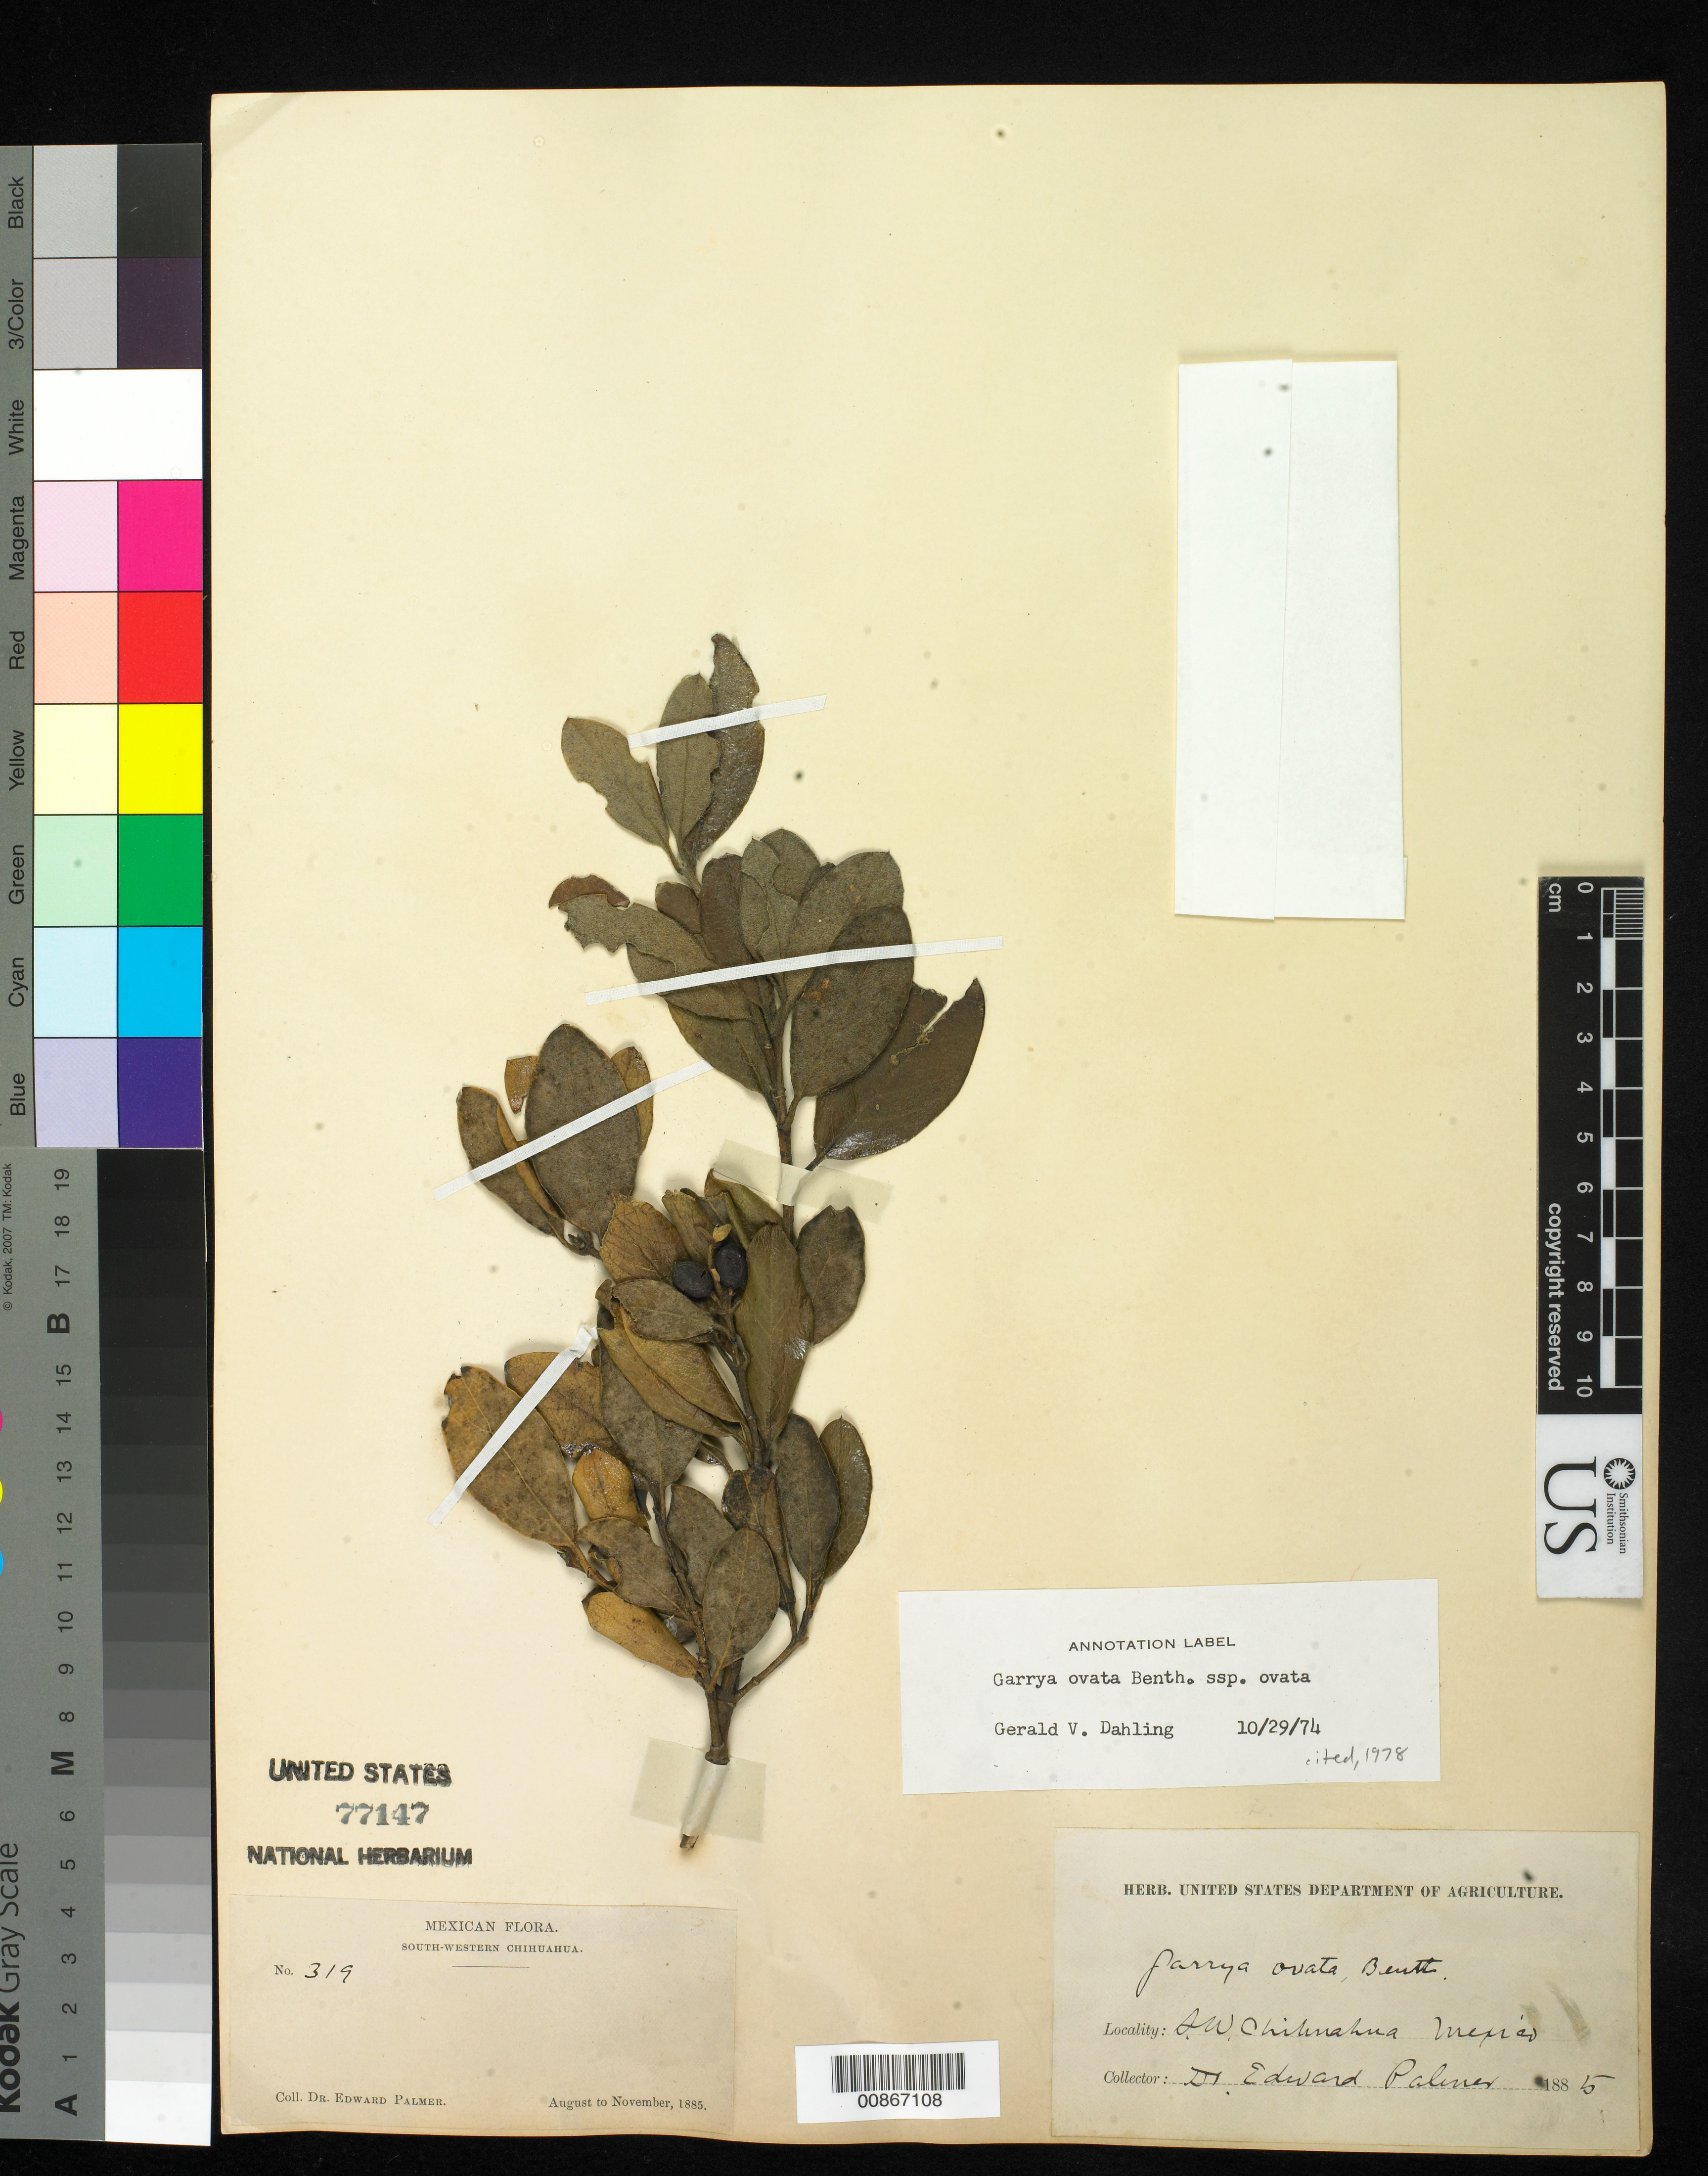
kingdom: Plantae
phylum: Tracheophyta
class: Magnoliopsida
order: Garryales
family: Garryaceae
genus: Garrya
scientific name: Garrya ovata subsp. ovata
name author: Benth.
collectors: E. Palmer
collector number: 319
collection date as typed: Aug 1885 to -- Nov 1885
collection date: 1885-08/1885-11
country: Mexico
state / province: Chihuahua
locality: South-Western Chihuahua.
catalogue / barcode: US 77147